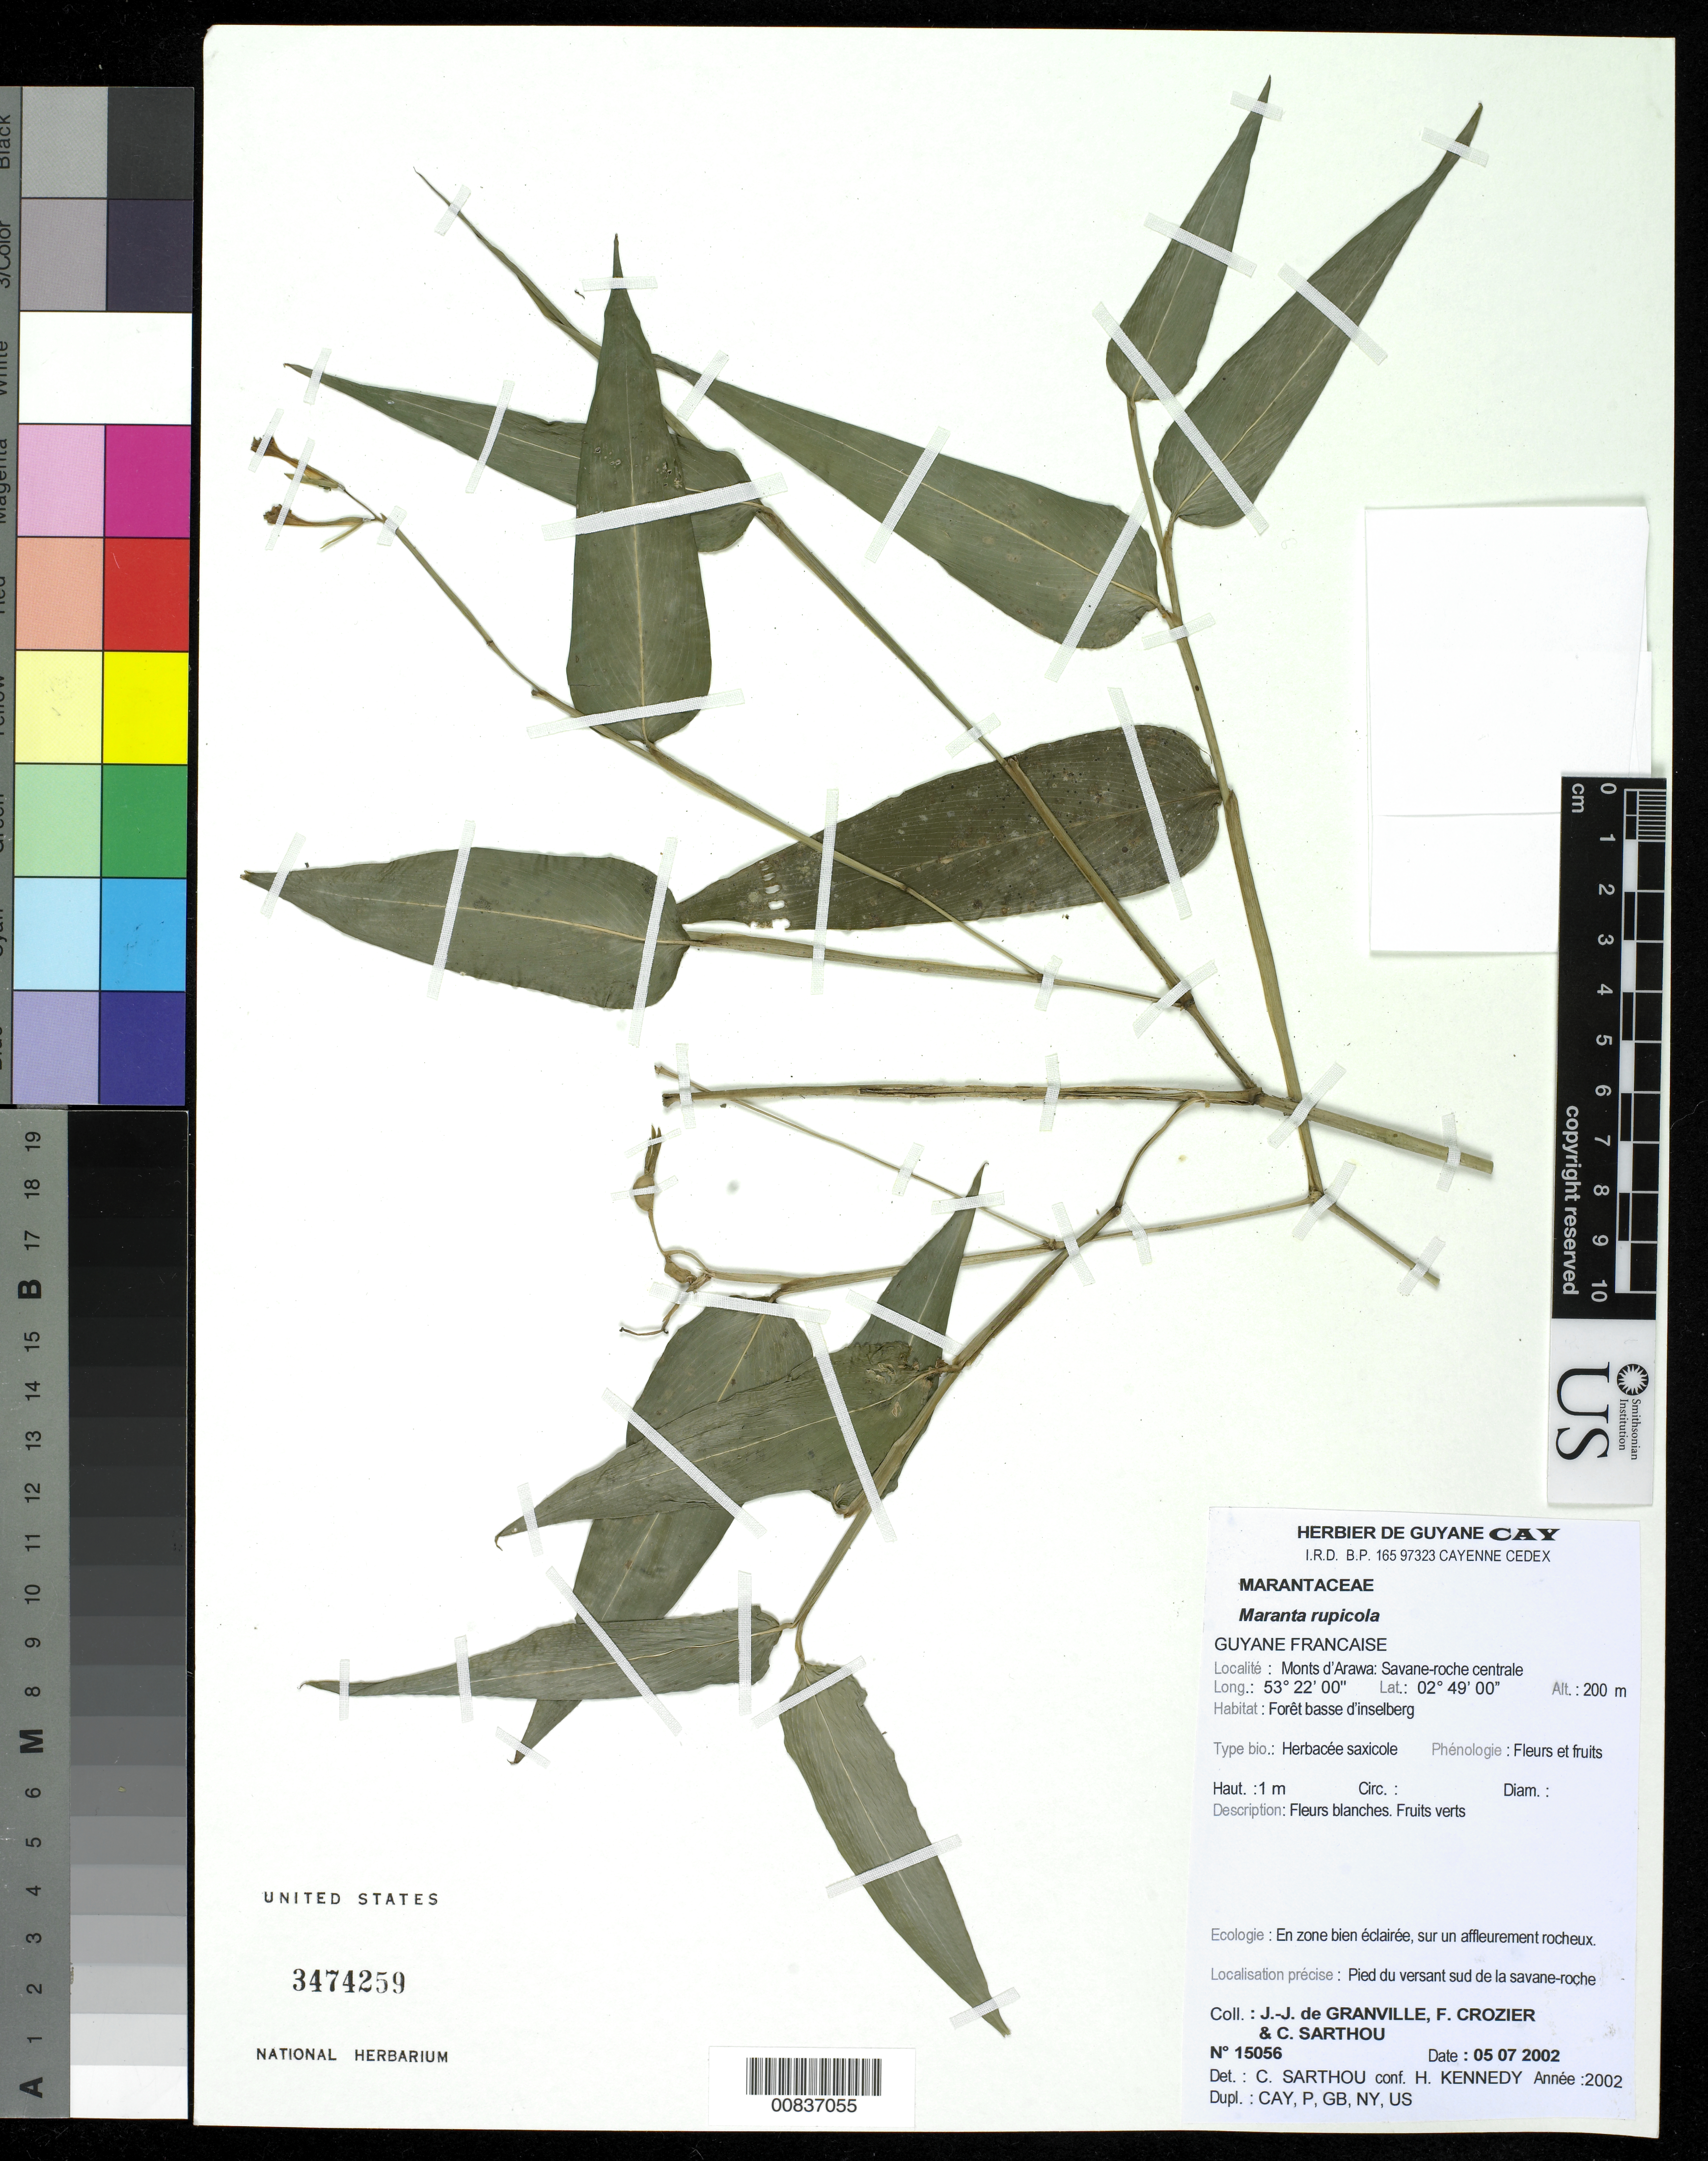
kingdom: Plantae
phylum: Tracheophyta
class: Liliopsida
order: Zingiberales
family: Marantaceae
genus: Maranta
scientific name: Maranta rupicola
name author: L. Andersson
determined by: Sarthou, C.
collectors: J.-J. de Granville, F. Crozier & C. Sarthou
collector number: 15056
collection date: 2002-07-05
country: French Guiana / Guyana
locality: Monts d'Arawa, savane-roche centrale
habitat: Forest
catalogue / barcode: US 3474259